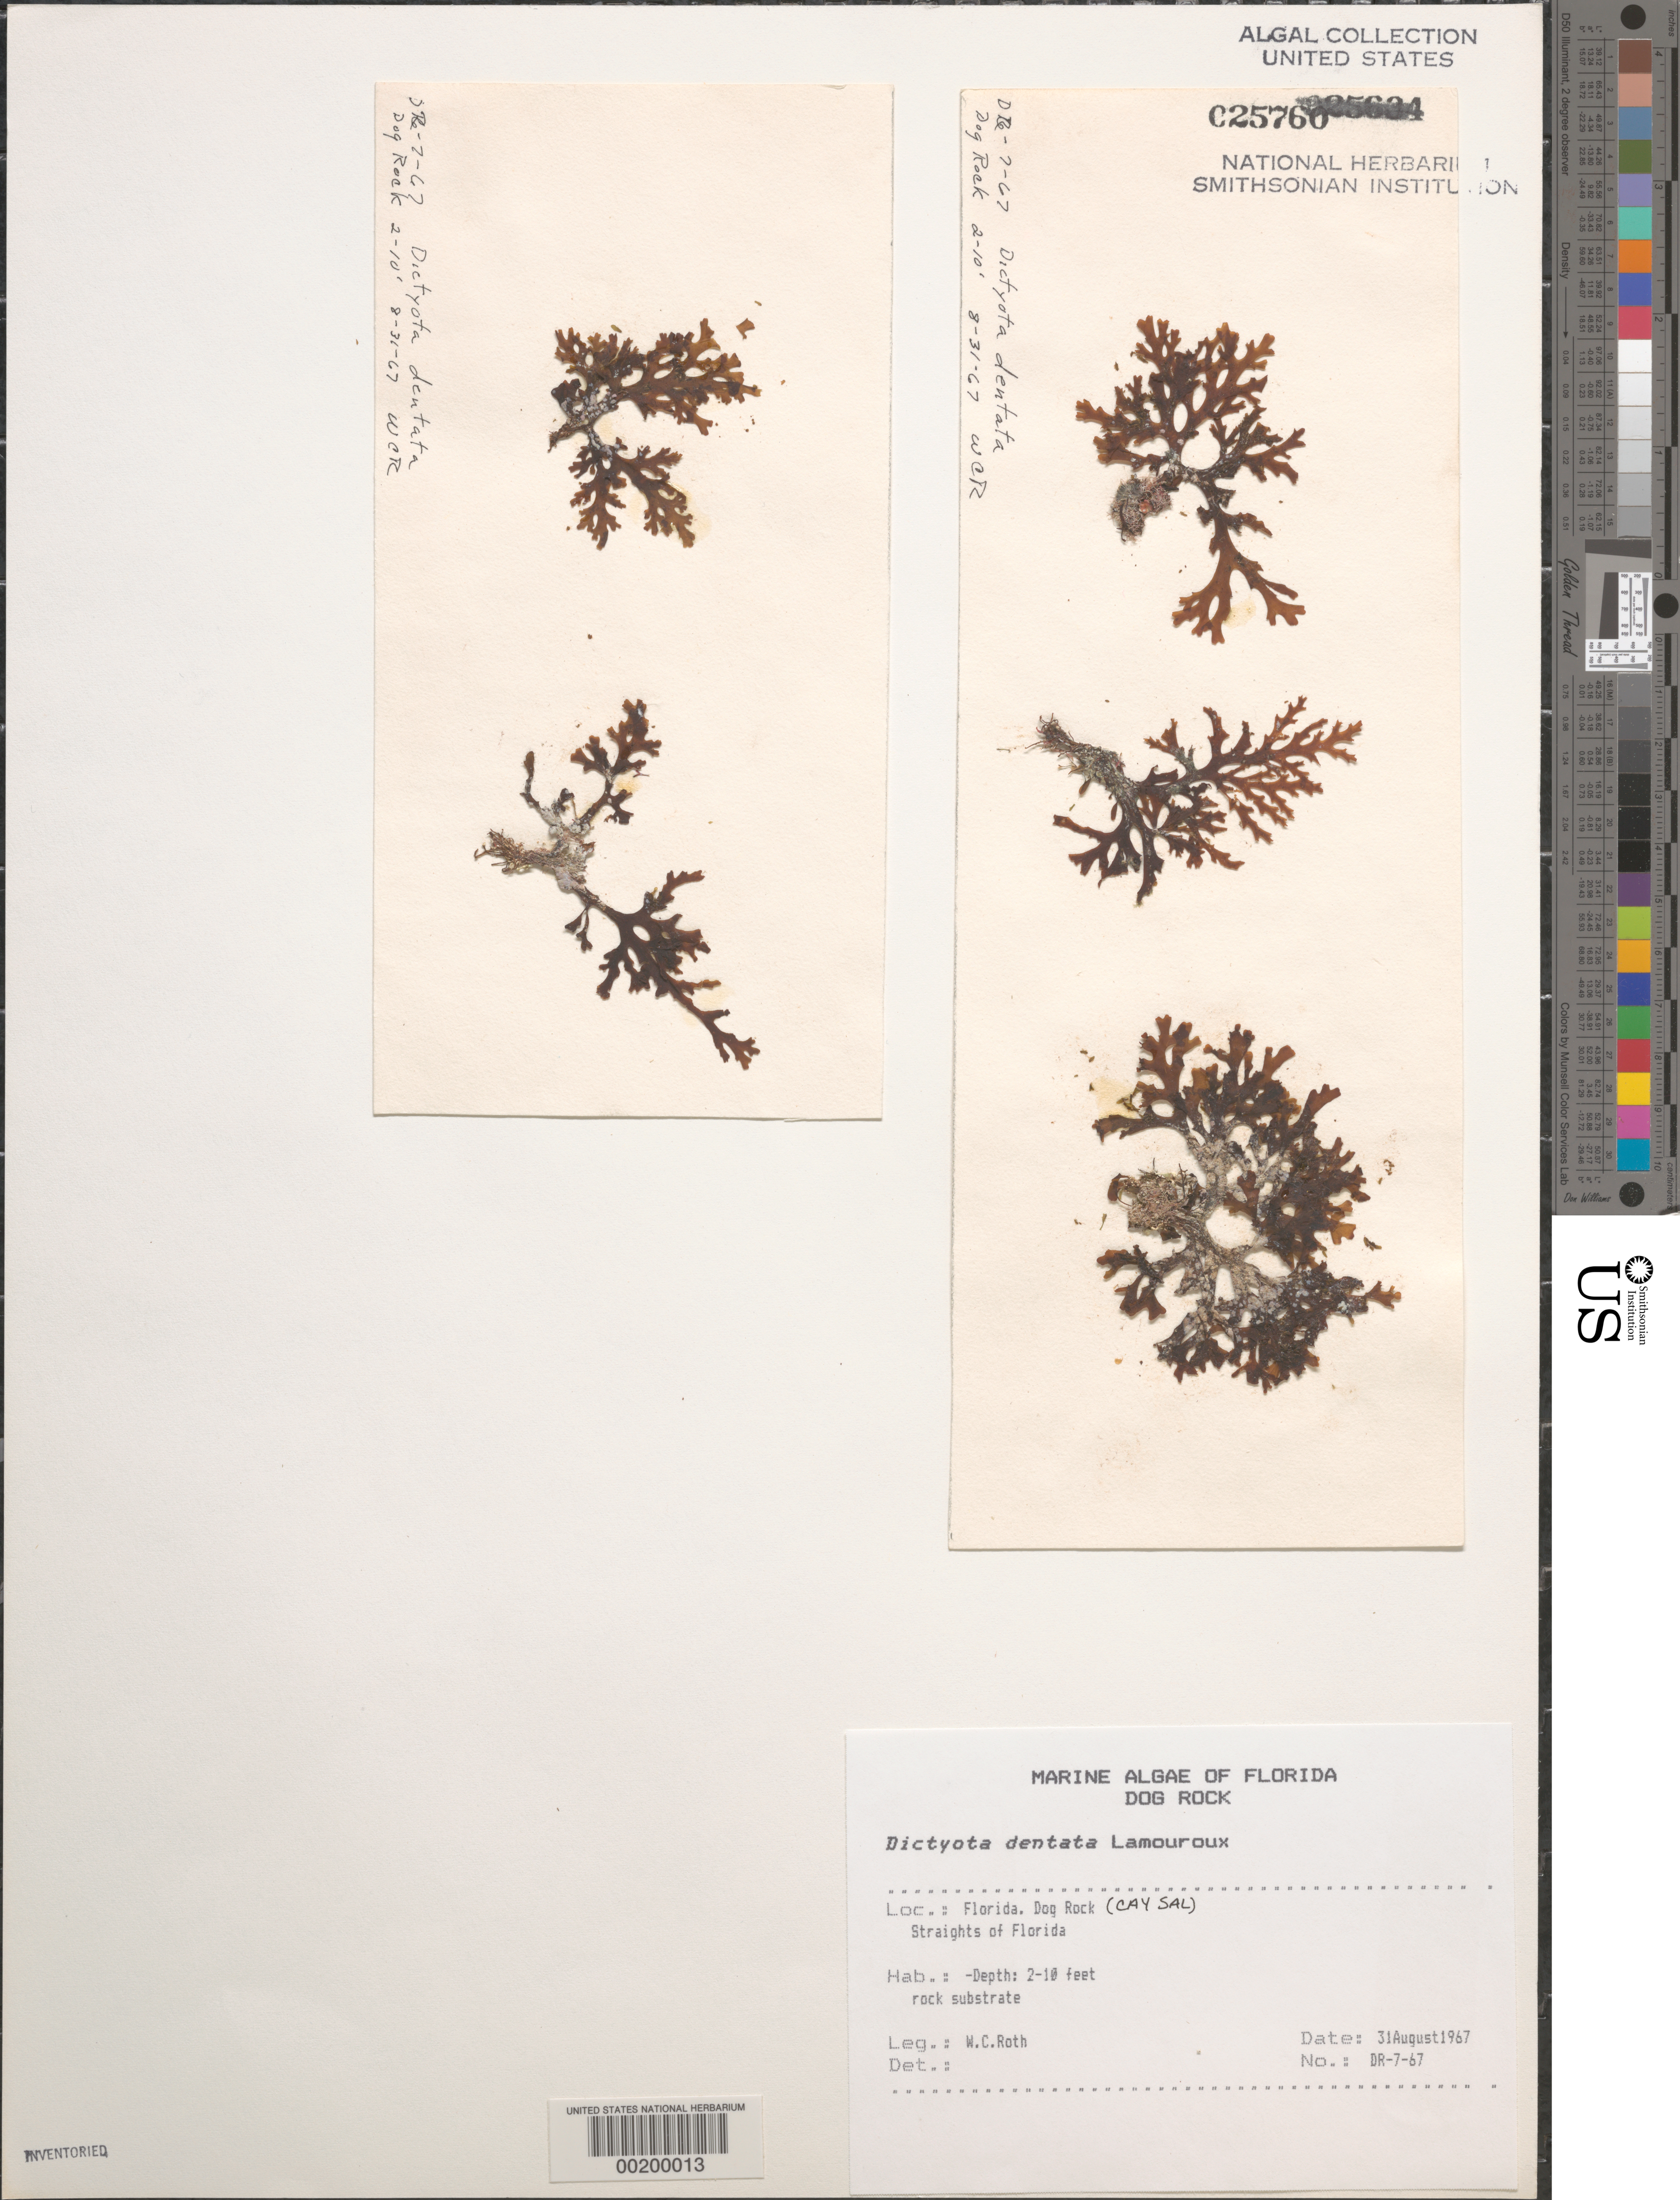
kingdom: Chromista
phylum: Ochrophyta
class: Phaeophyceae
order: Dictyotales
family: Dictyotaceae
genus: Dictyota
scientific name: Dictyota mertensii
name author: (C. Mart.) Kütz.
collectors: W. C. Roth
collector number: DR-7-67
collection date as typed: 31 Aug 1967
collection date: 1967-08-31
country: United States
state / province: Florida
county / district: Monroe County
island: Cay Sal (Dog Rock)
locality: Straits of Florida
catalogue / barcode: US 25760